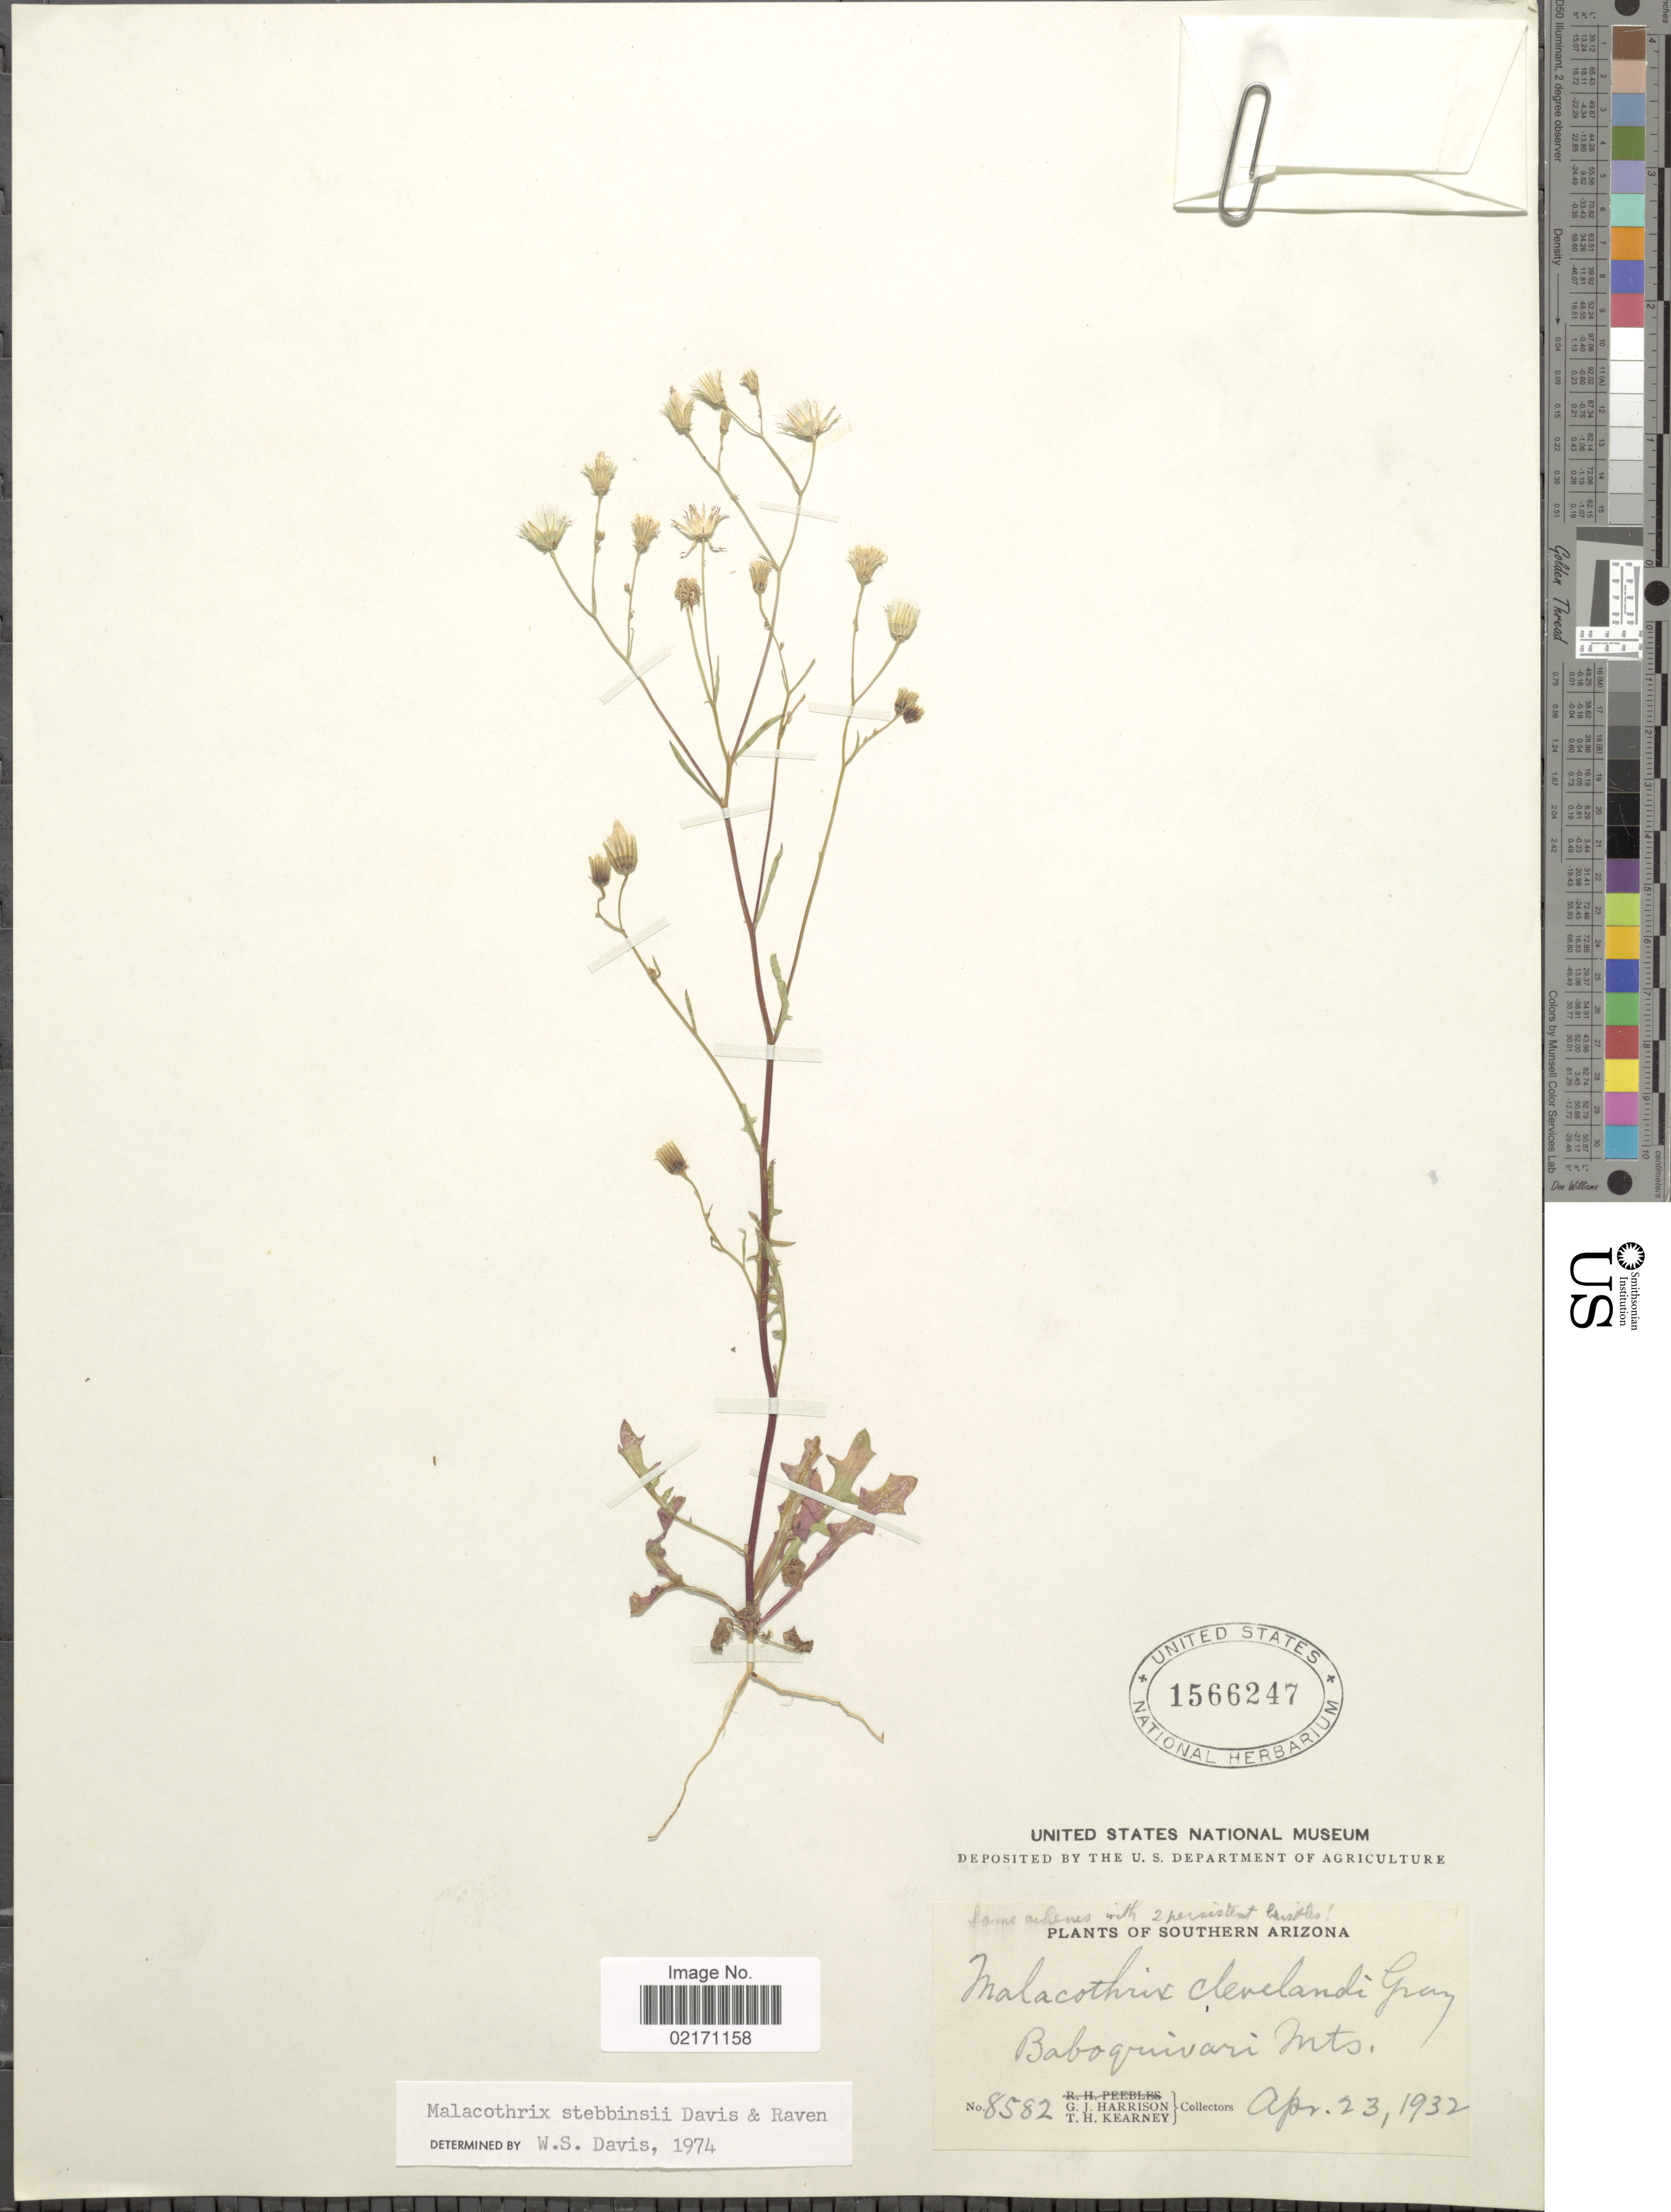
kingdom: Plantae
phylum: Tracheophyta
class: Magnoliopsida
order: Asterales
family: Asteraceae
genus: Malacothrix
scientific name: Malacothrix stebbinsii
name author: W.S. Davis & P.H. Raven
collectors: G. J. Harrison & T. H. Kearney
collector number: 8582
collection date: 1932-04-23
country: United States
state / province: Arizona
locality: Southern Arizona, Baboquivari Mts.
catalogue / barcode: US 1566247